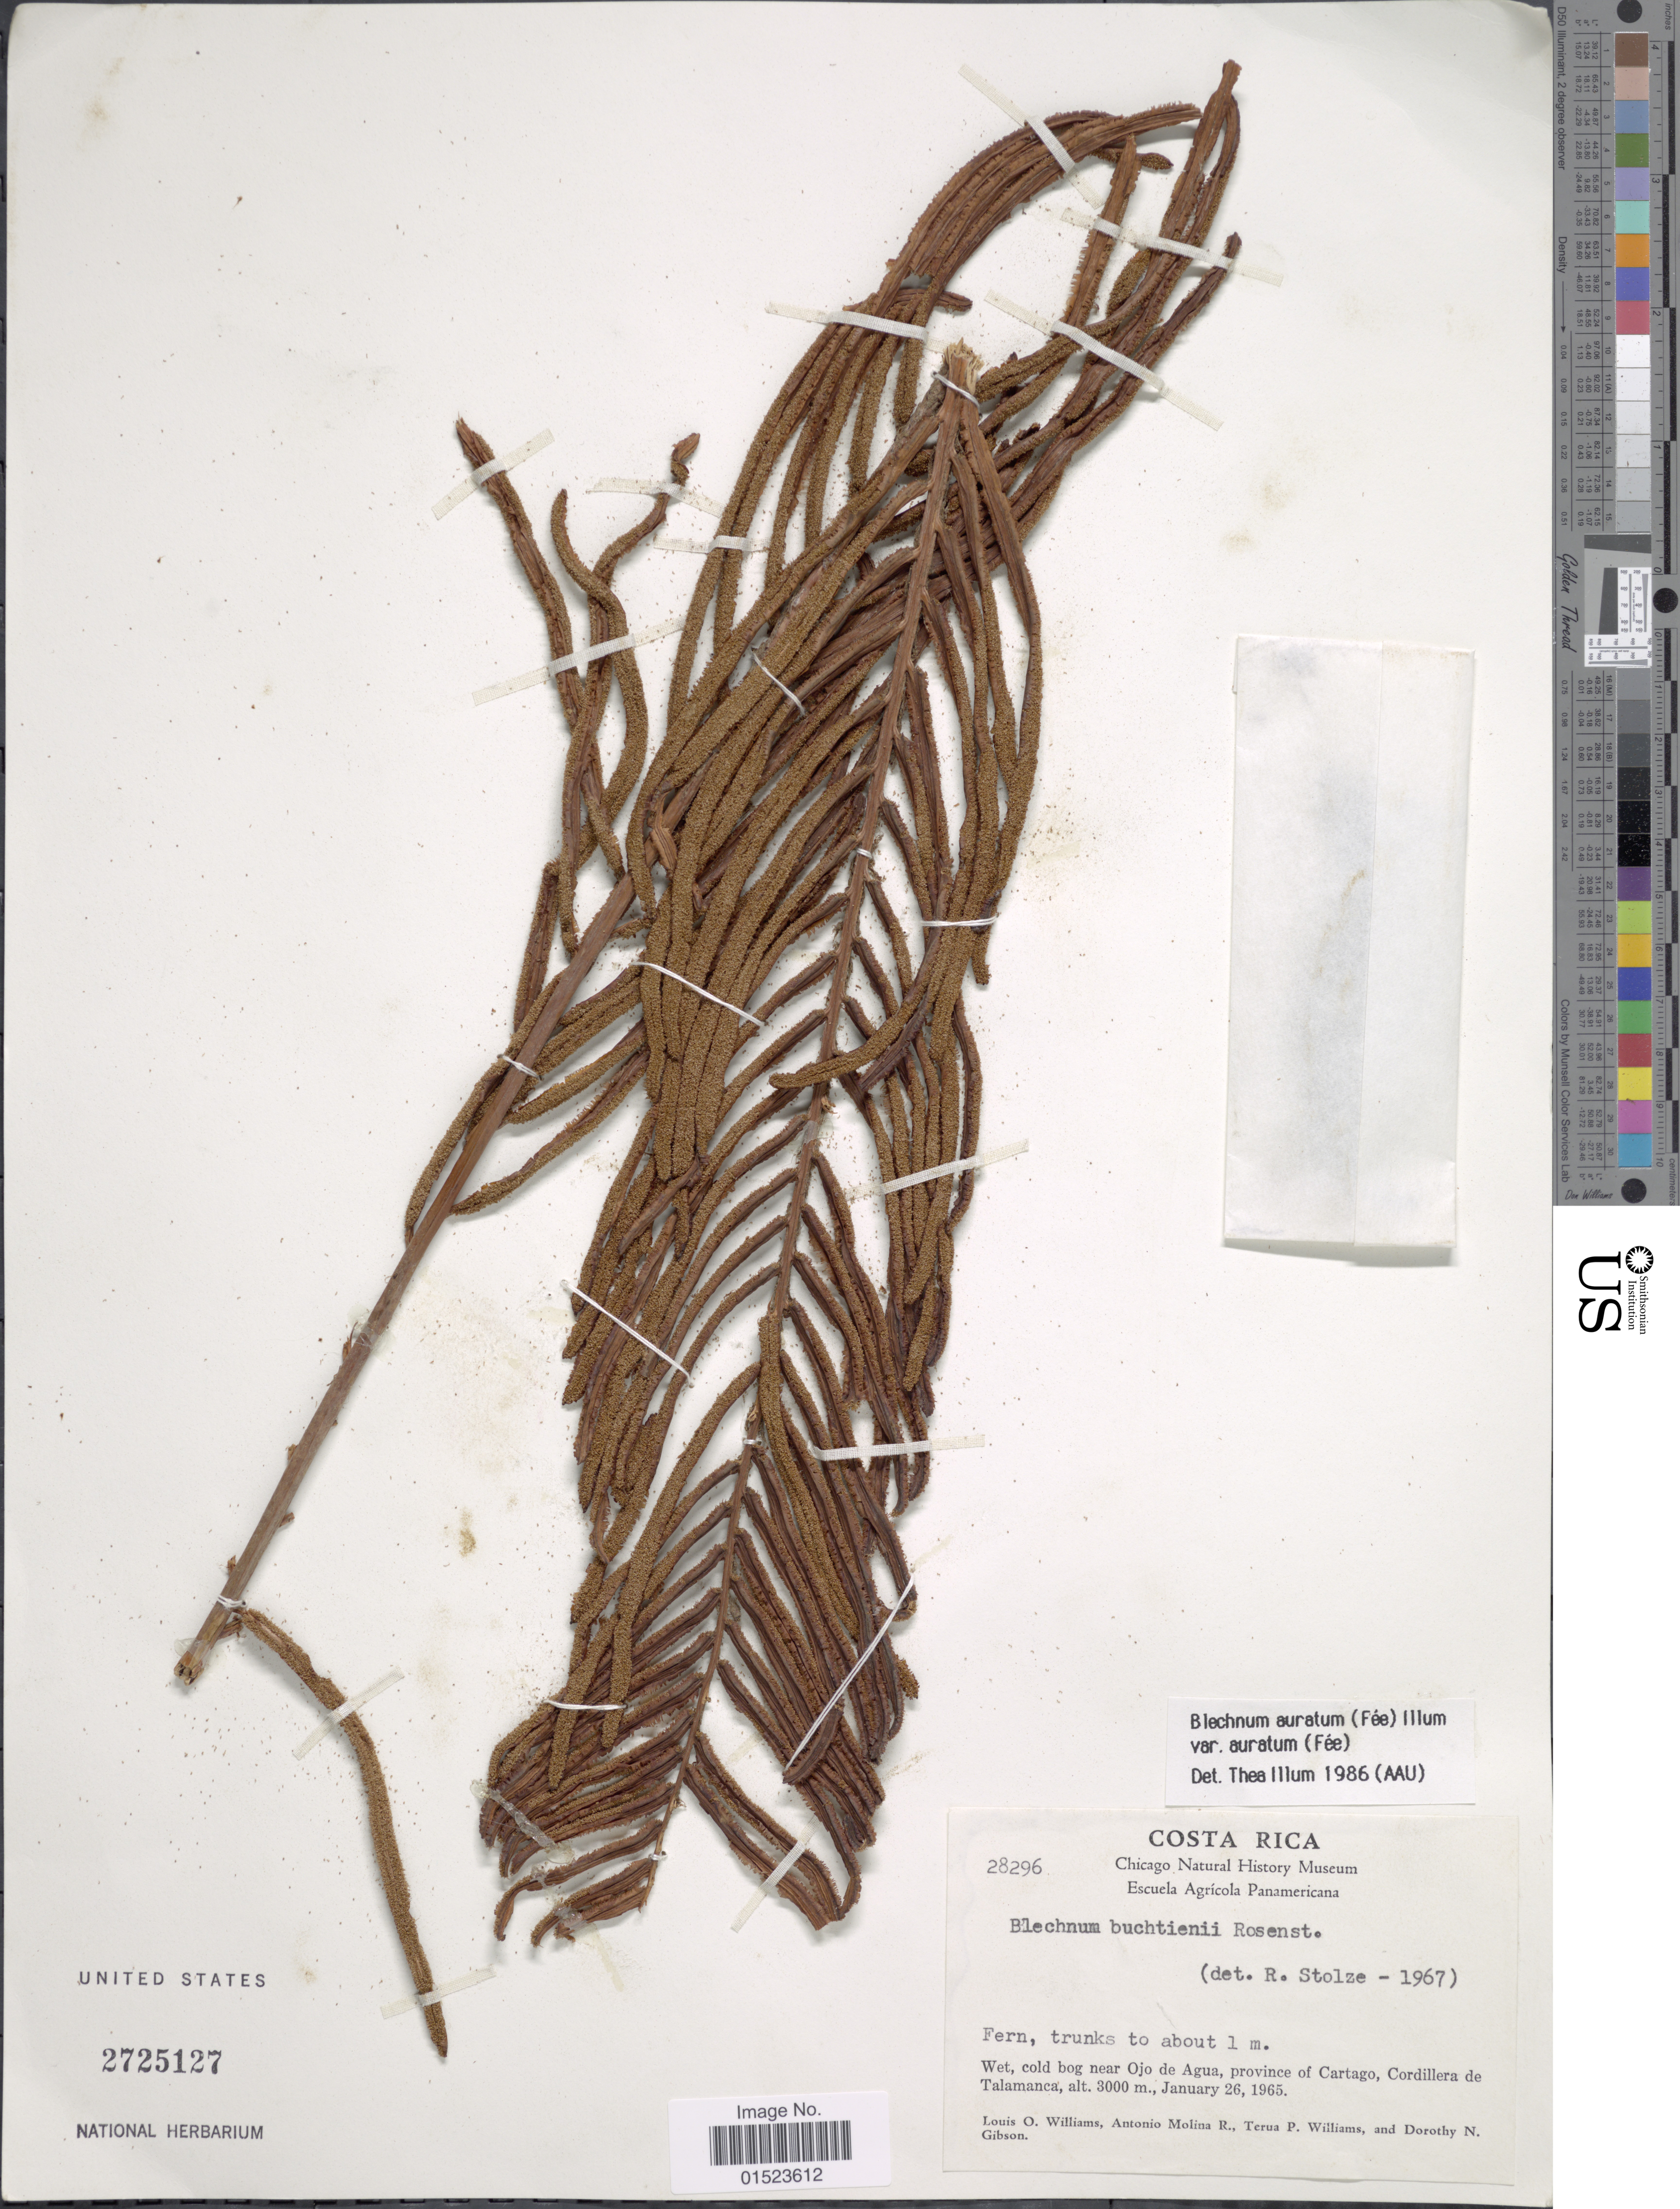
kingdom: Plantae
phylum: Tracheophyta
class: Polypodiopsida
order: Polypodiales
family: Blechnaceae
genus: Blechnum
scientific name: Blechnum auratum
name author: (Fée) R.M. Tryon & Stolze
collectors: L. O. Williams, A. Molina R., T. P. Williams & D. N. Gibson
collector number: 28296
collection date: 1965-01-26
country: Costa Rica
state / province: Cartago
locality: Wet, cold bog near Ojo de Agua, Cordillera de Talamanca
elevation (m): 3000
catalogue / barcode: US 2725127